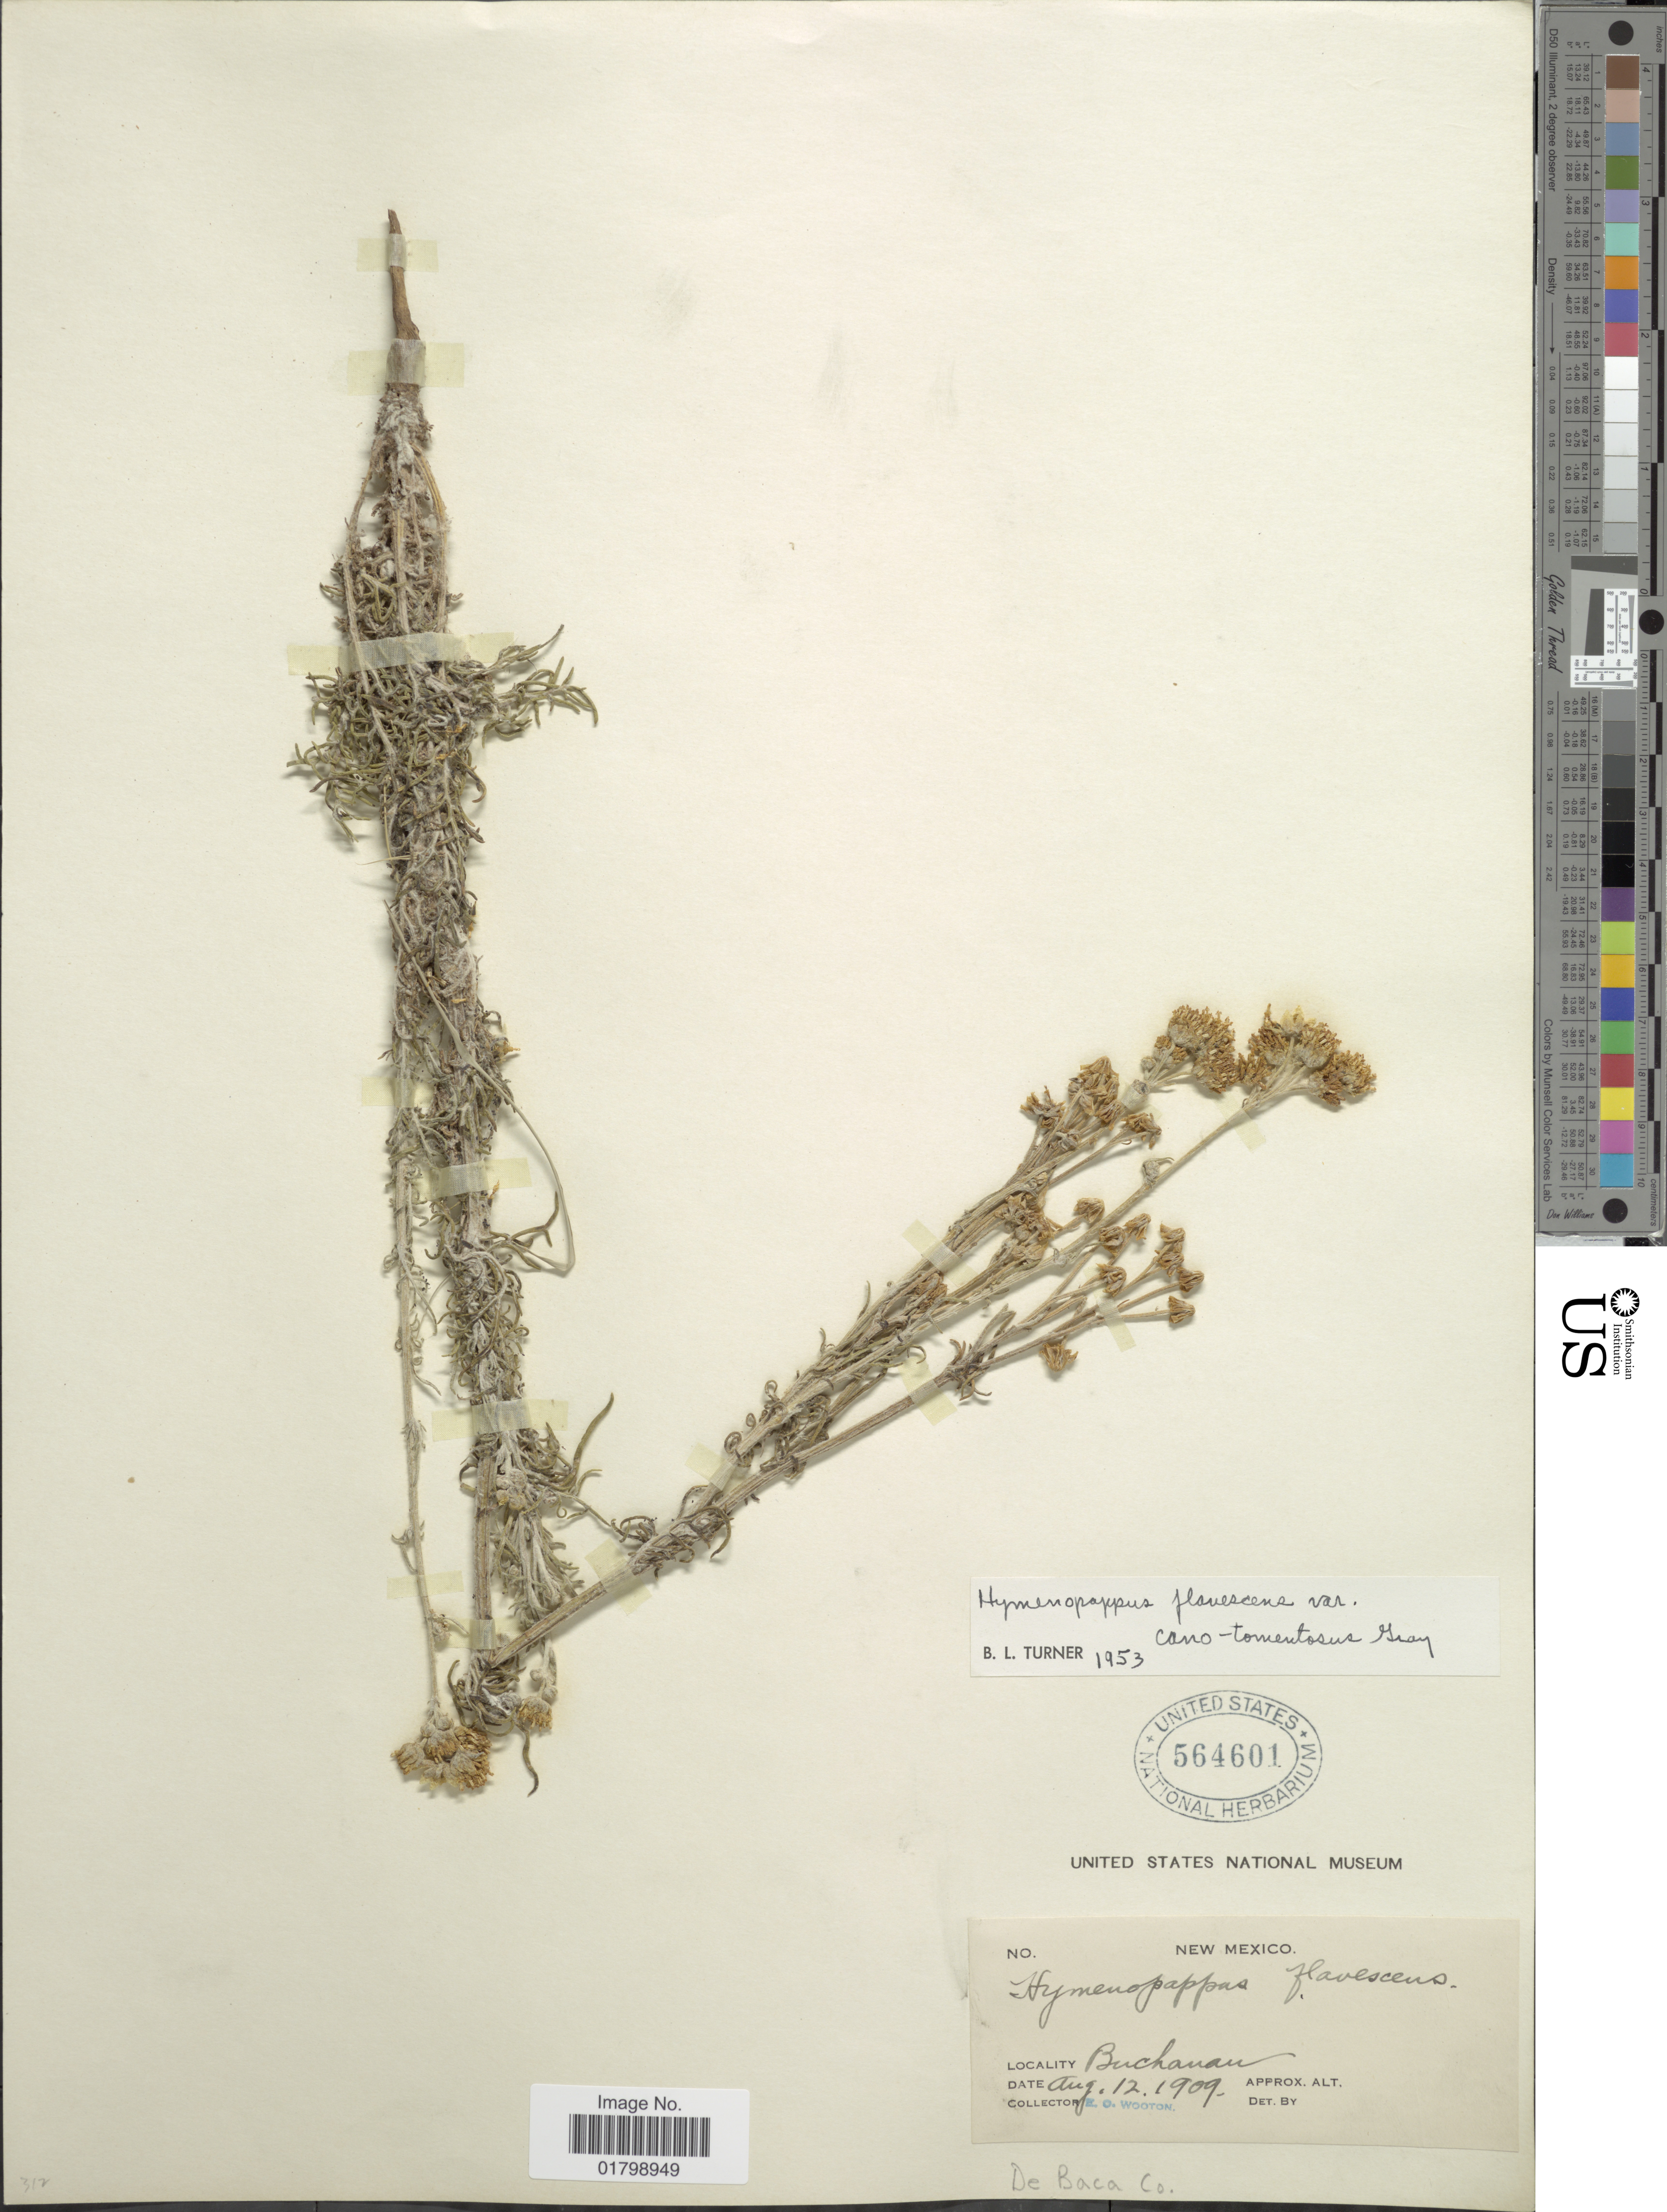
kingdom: Plantae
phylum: Tracheophyta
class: Magnoliopsida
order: Asterales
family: Asteraceae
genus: Hymenopappus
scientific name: Hymenopappus flavescens var. canotomentosus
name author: A. Gray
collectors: E. O. Wooton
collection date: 1909-08-12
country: United States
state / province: New Mexico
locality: Buchanan, De Baca Co.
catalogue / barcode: US 564601